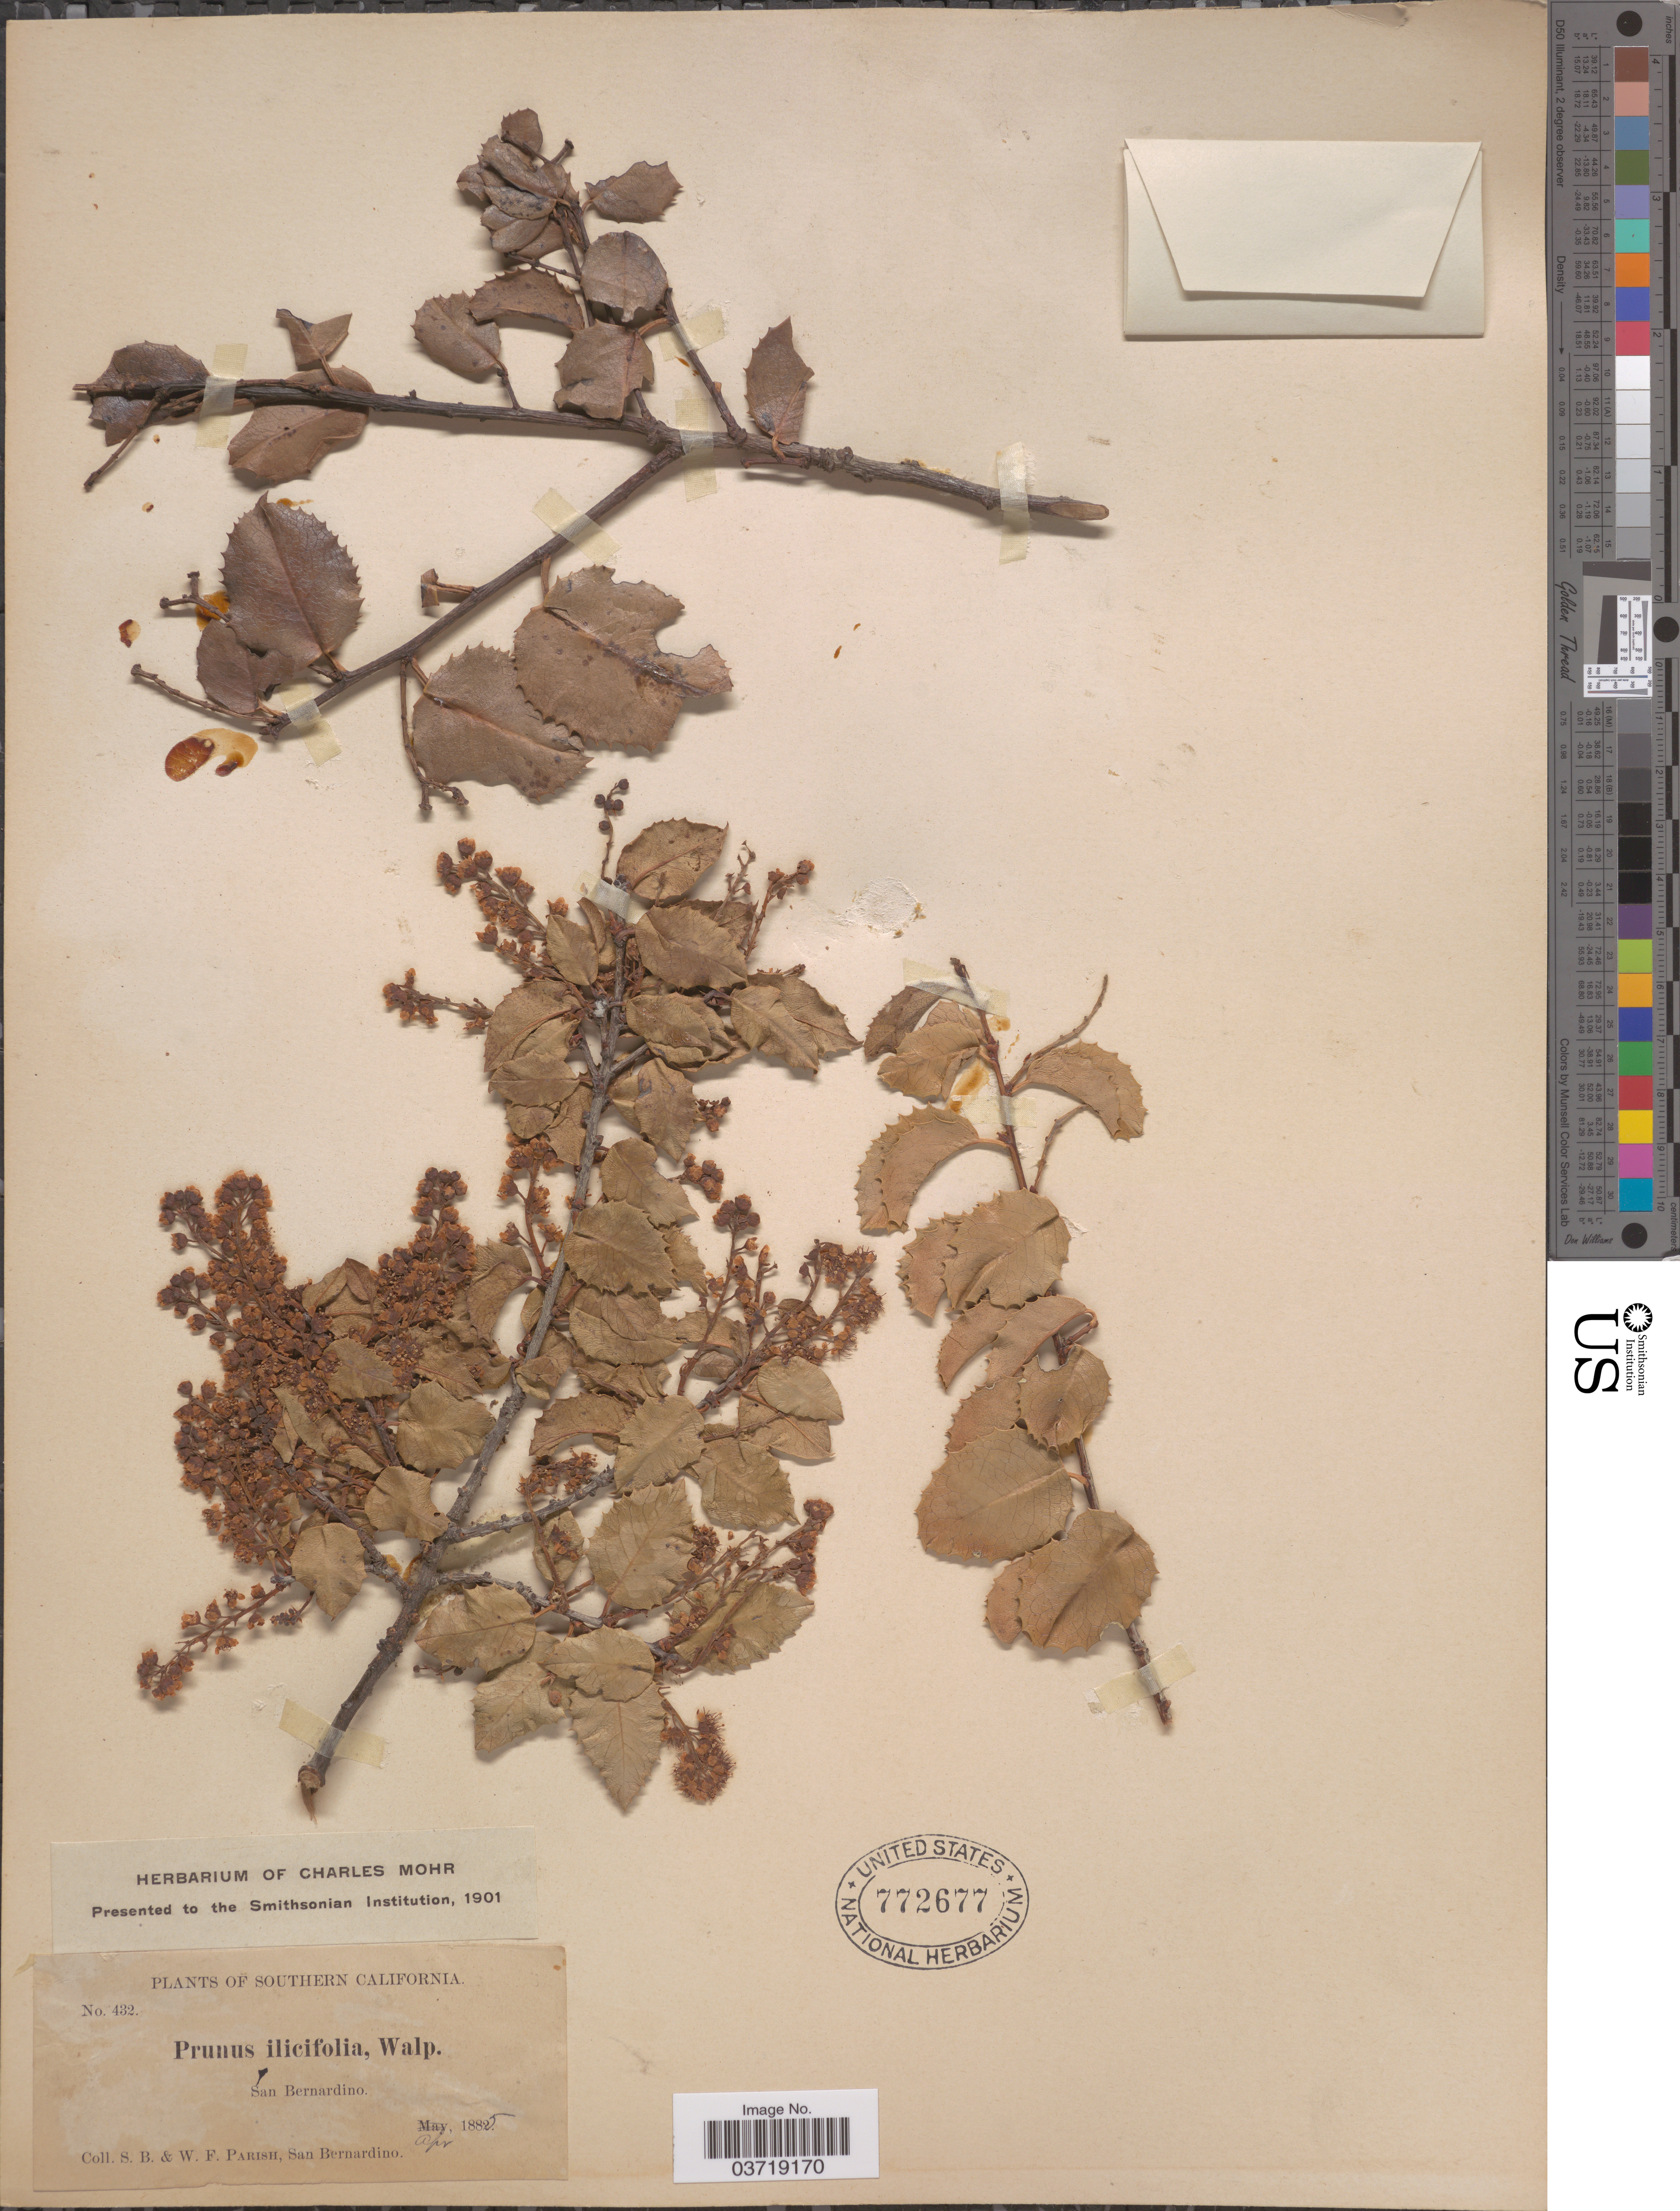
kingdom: Plantae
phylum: Tracheophyta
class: Magnoliopsida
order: Rosales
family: Rosaceae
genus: Prunus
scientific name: Prunus ilicifolia var. ilicifolia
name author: (Nutt. ex Hook. & Arn.) D. Dietr.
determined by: Strong, Mark T., (BOT), Smithsonian Institution - National Museum of Natural History (UNITED STATES)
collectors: S. B. Parish & W. F. Parish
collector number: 432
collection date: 1885-04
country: United States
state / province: California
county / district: San Bernardino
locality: Southern California. San Bernardino.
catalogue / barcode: US 772677